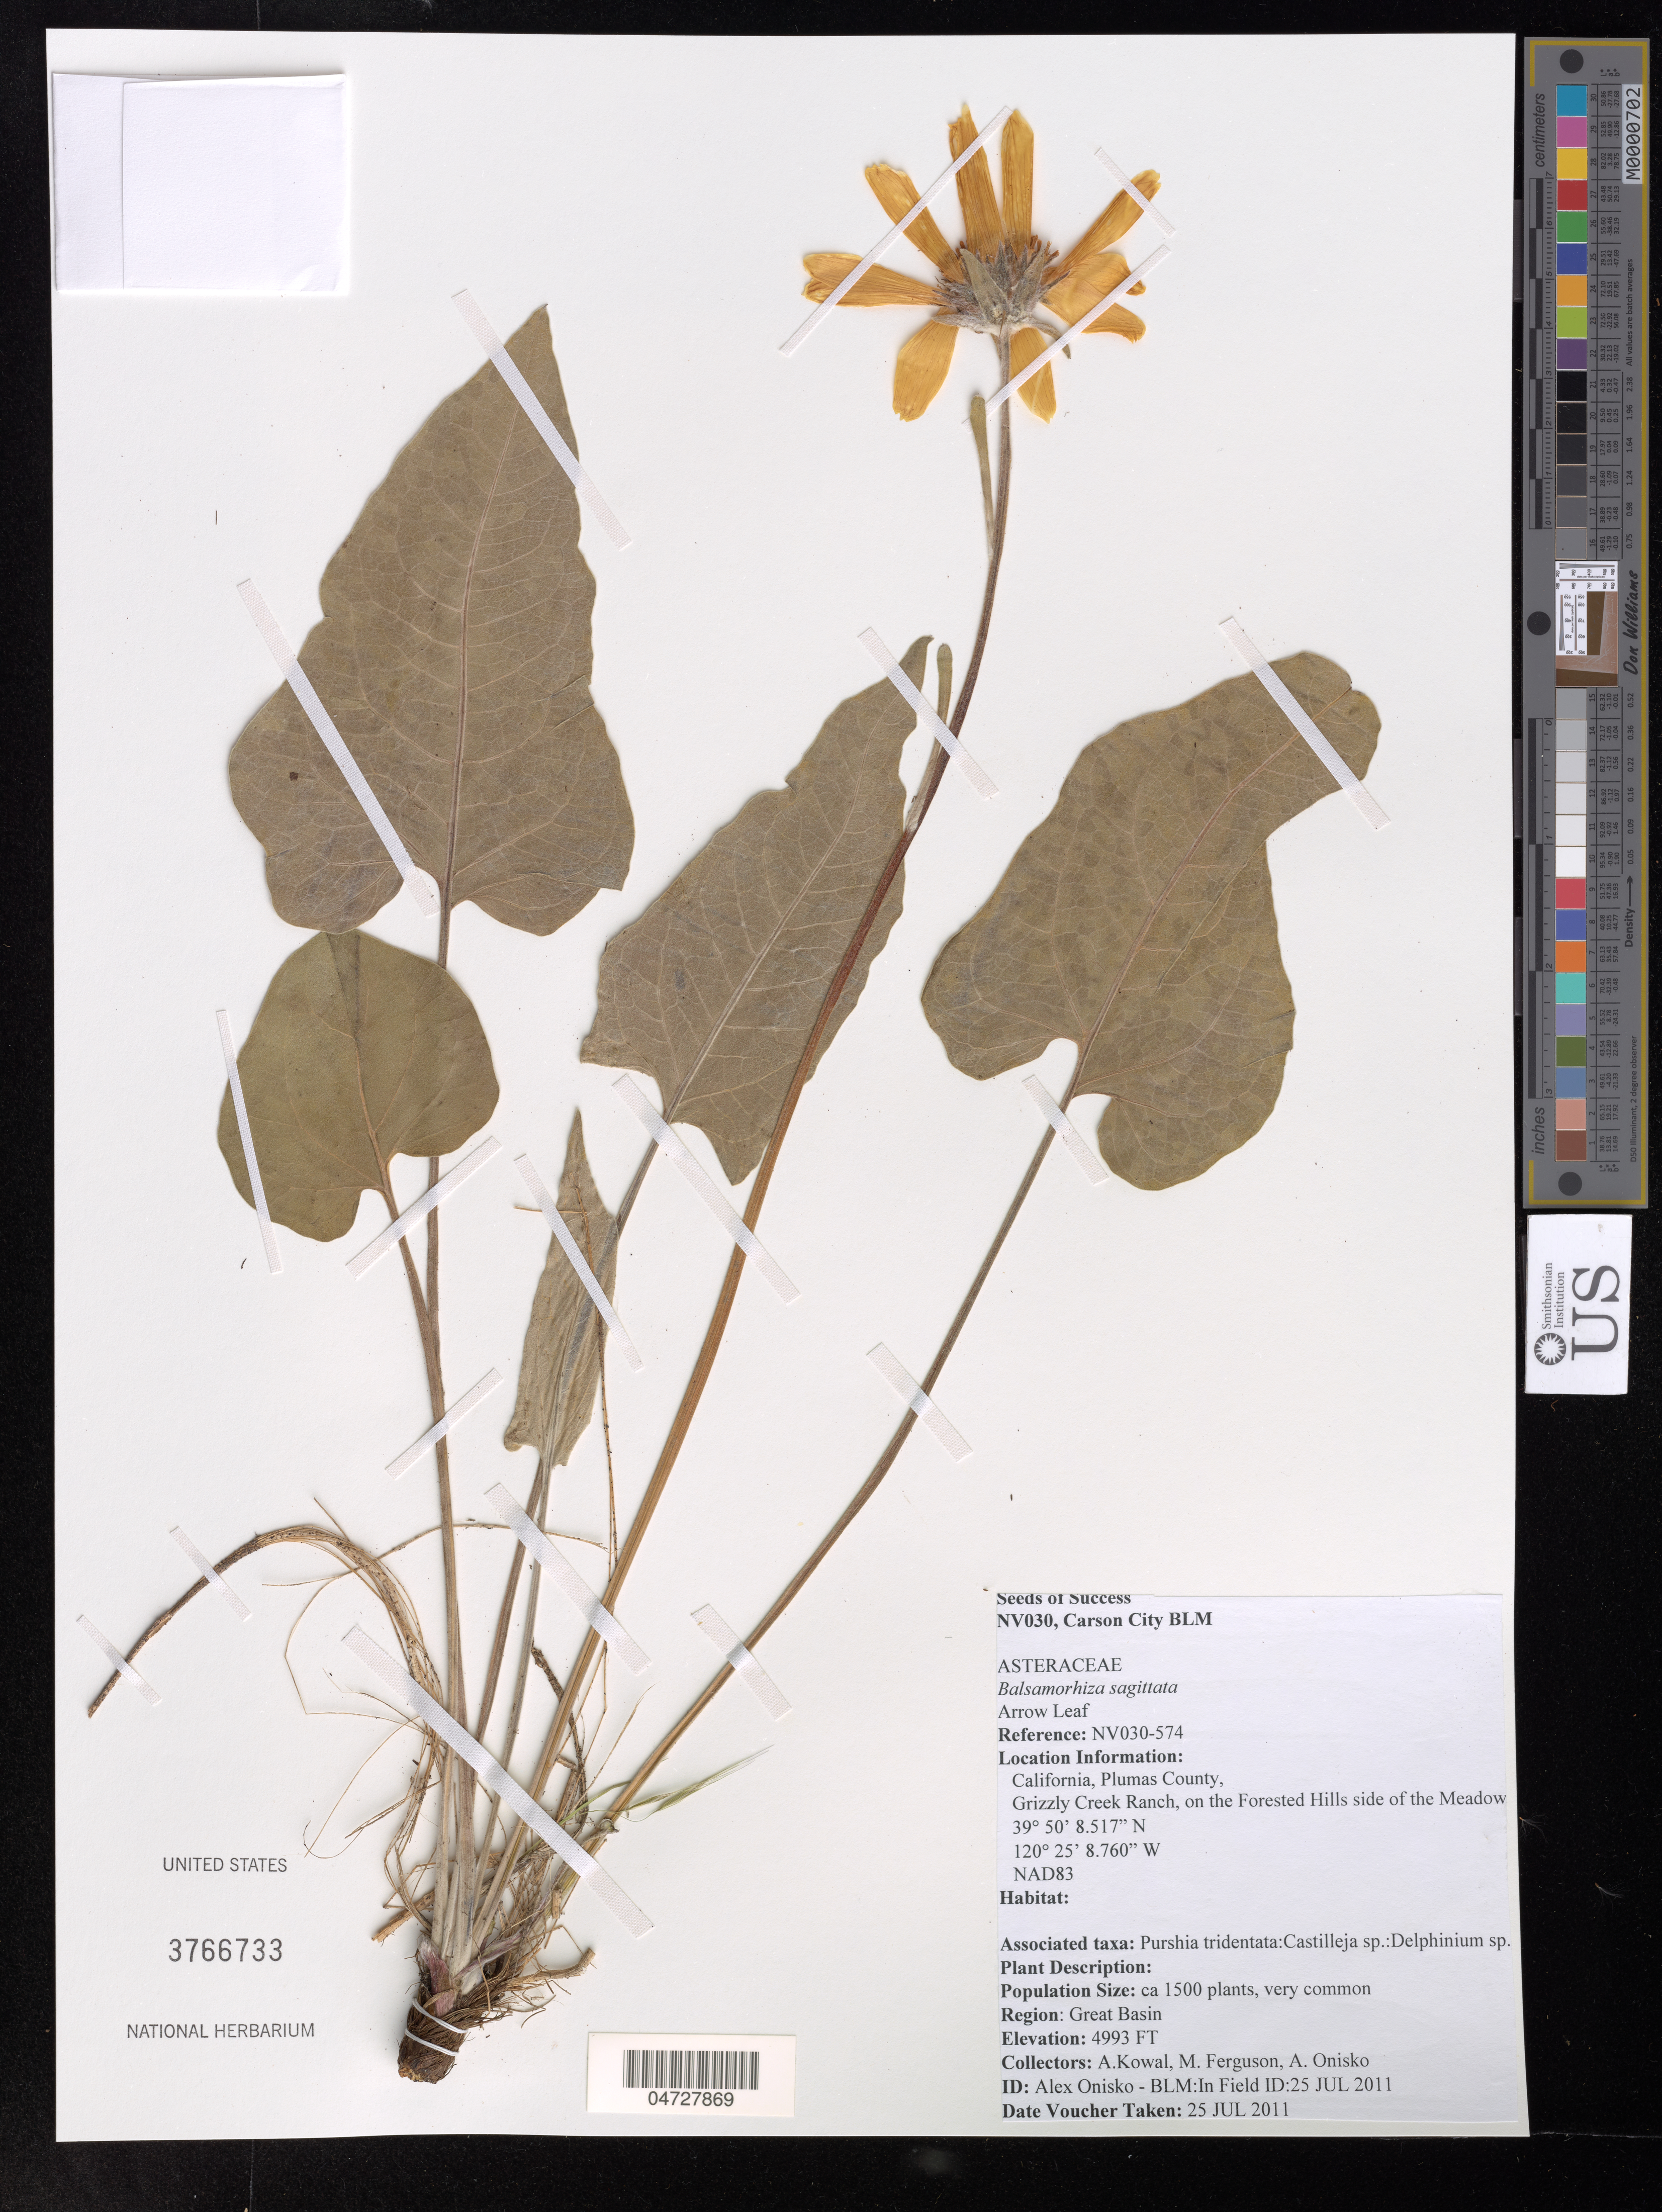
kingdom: Plantae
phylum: Tracheophyta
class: Magnoliopsida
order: Asterales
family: Asteraceae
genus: Balsamorhiza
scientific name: Balsamorhiza sagittata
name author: (Pursh) Nutt.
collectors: A. Kowal, M. Ferguson & A. Onisko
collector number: NV030-574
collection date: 2011-07-25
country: United States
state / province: California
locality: Plumas County, Grizzly Creek Ranch, on the Forested Hills side of the Meadow.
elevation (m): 1522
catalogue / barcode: US 3766733